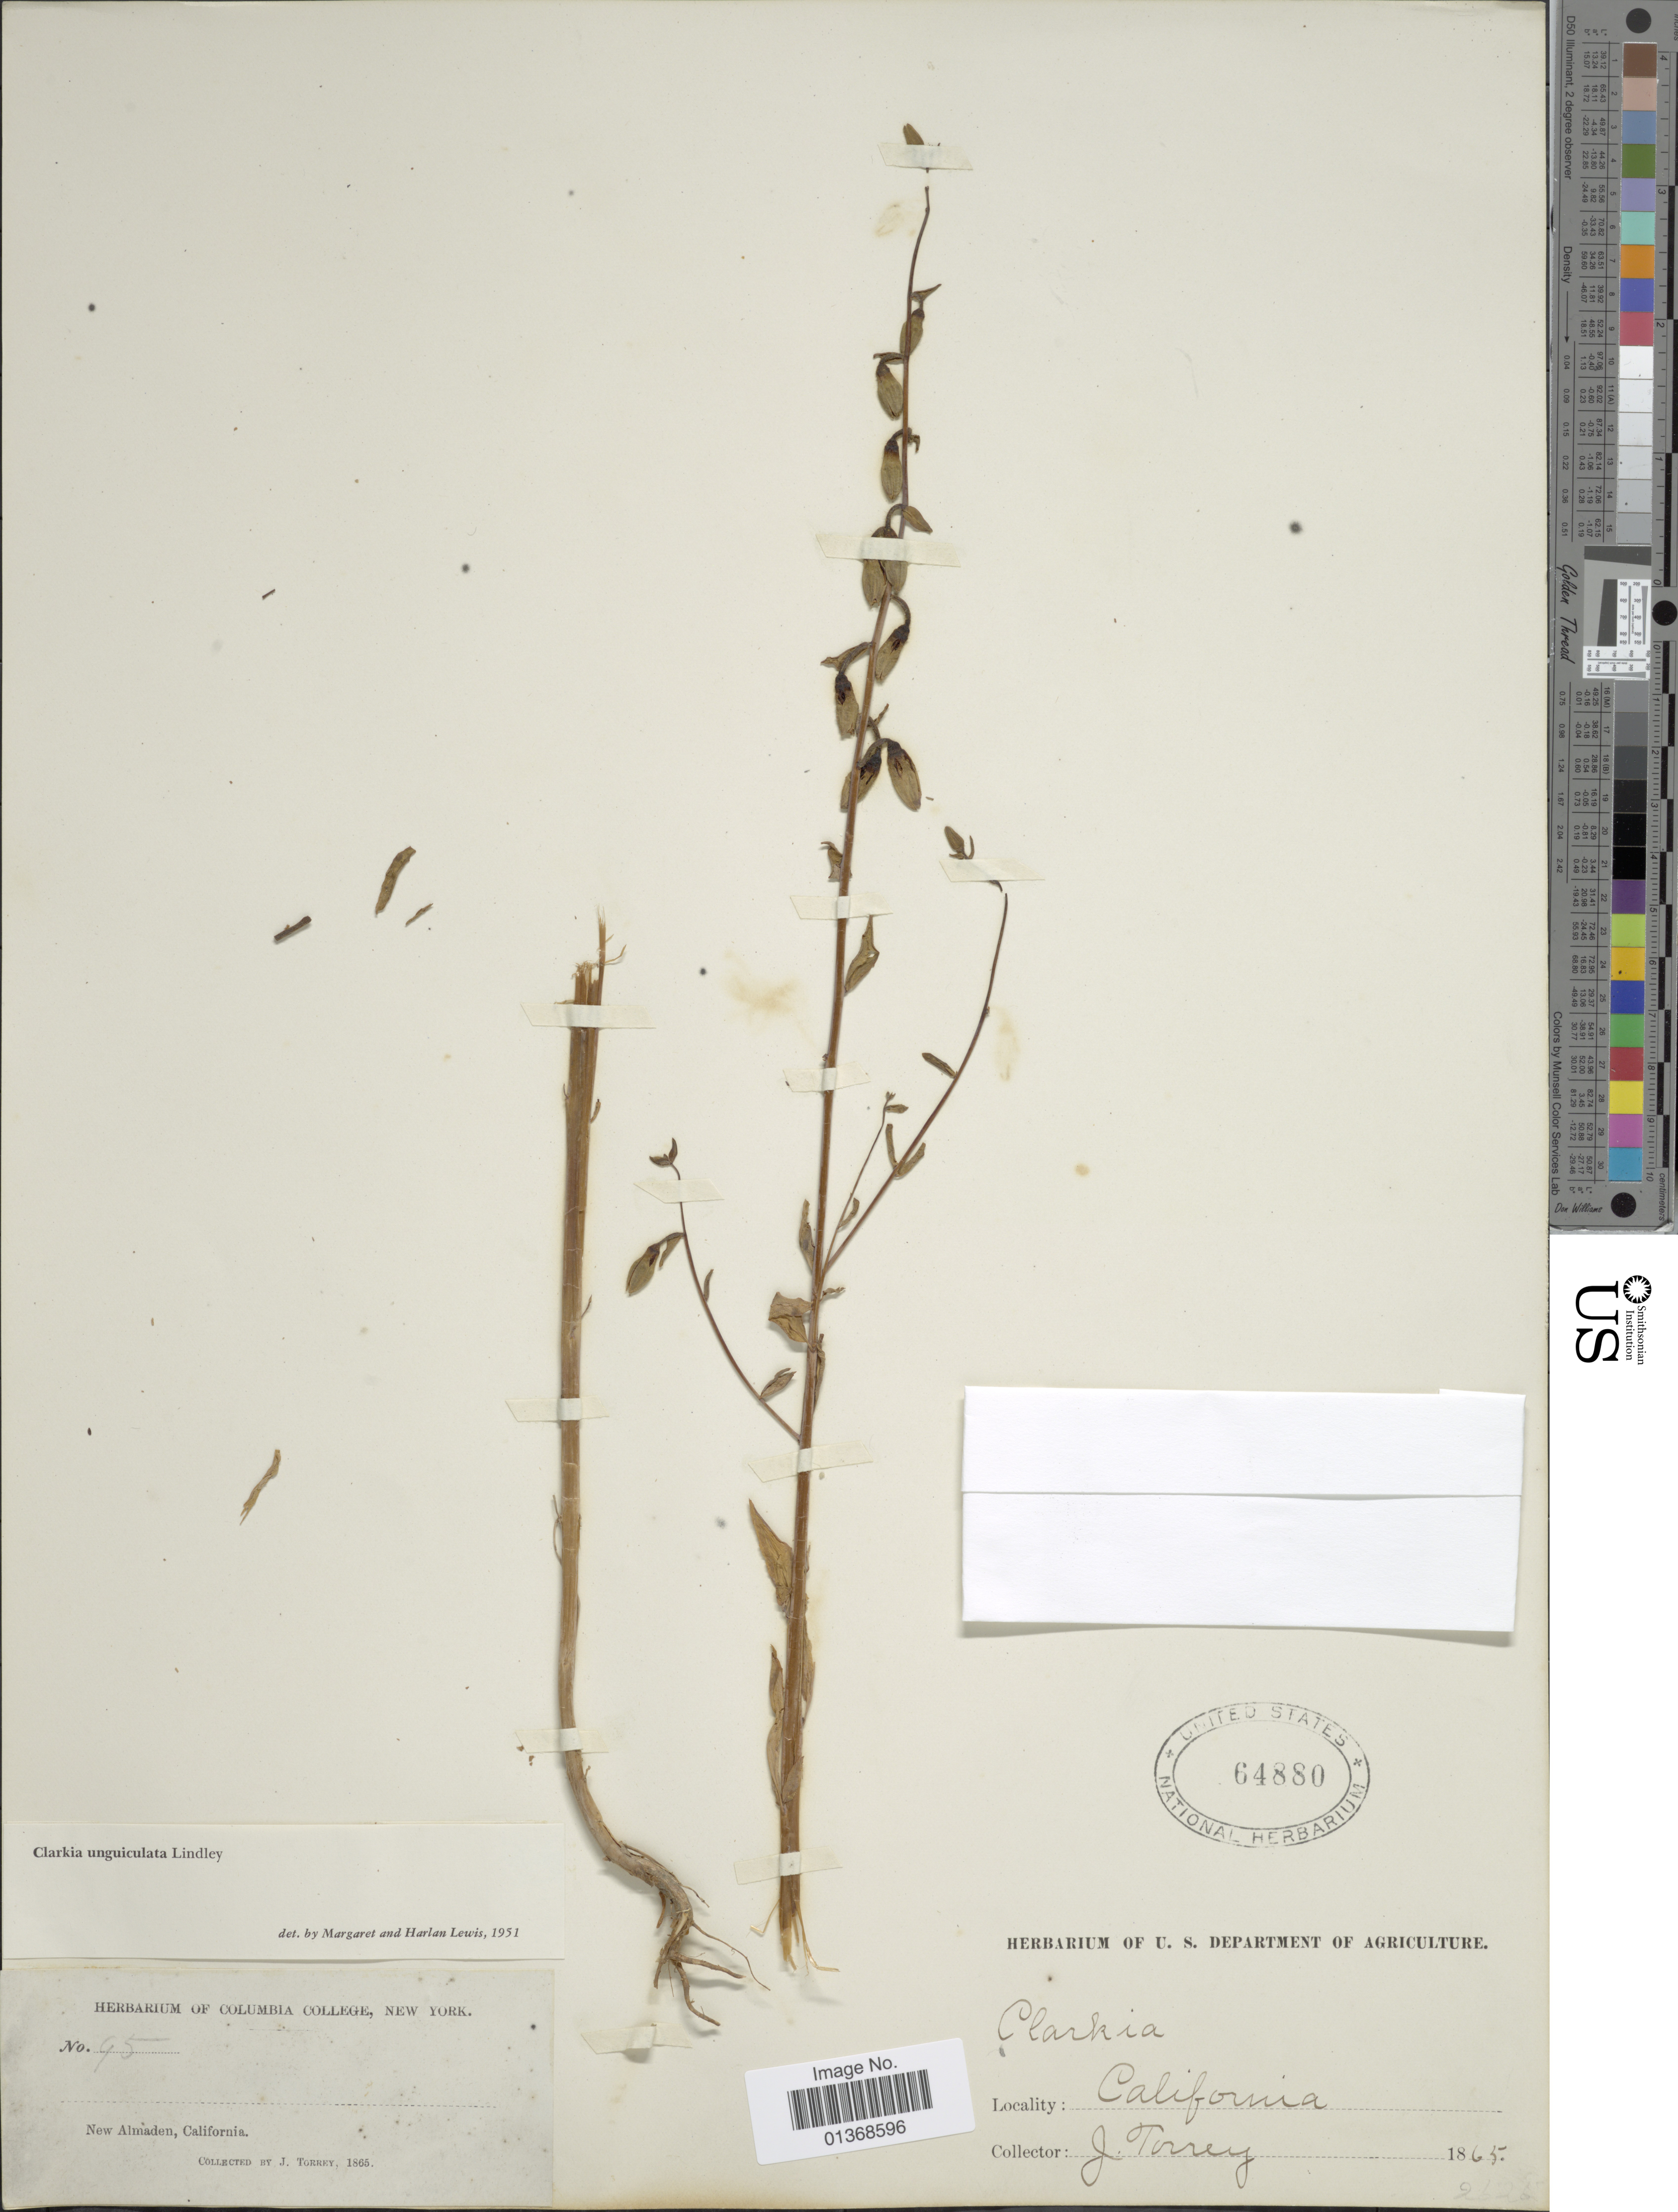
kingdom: Plantae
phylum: Tracheophyta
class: Magnoliopsida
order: Myrtales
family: Onagraceae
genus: Clarkia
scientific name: Clarkia unguiculata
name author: Lindl.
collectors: J. Torrey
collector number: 95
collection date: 1865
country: United States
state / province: California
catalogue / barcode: US 64880